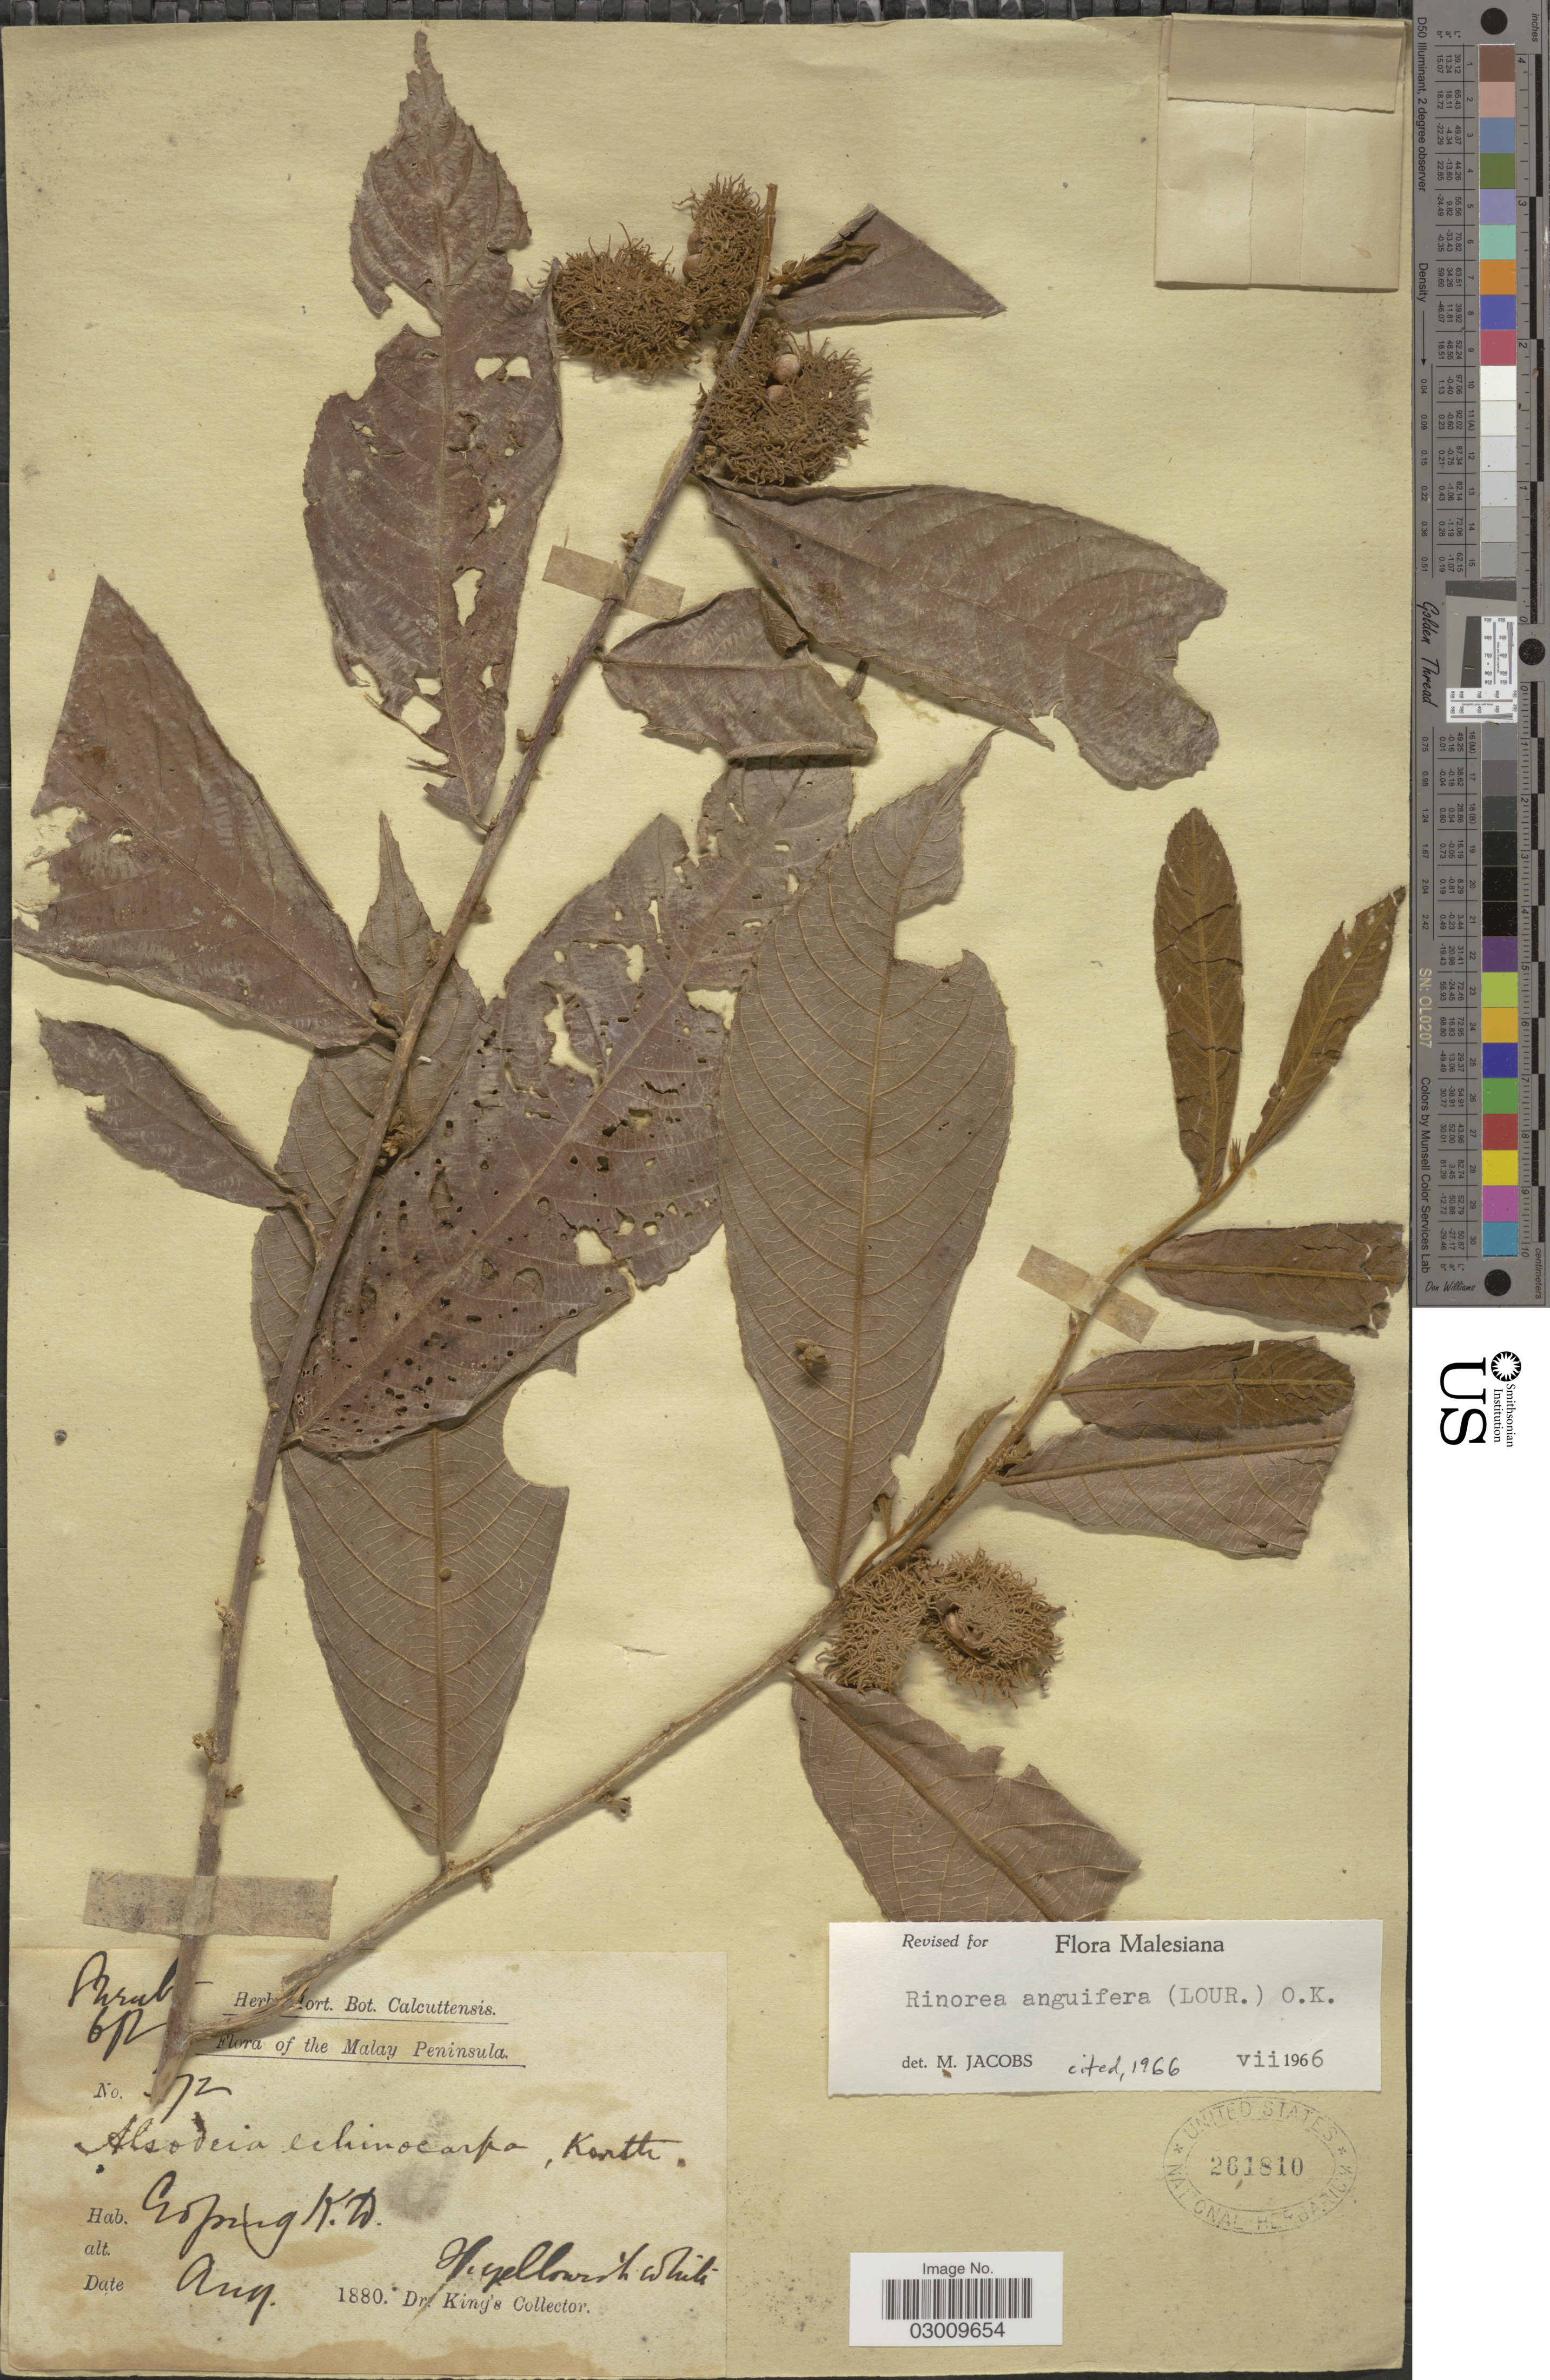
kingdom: Plantae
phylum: Tracheophyta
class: Magnoliopsida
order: Malpighiales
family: Violaceae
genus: Rinorea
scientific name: Rinorea anguifera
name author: Kuntze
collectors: Dr. King's collector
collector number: !72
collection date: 1880-08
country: Malaysia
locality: Malay Peninsula. Gopeng K.D.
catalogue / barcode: US 261810